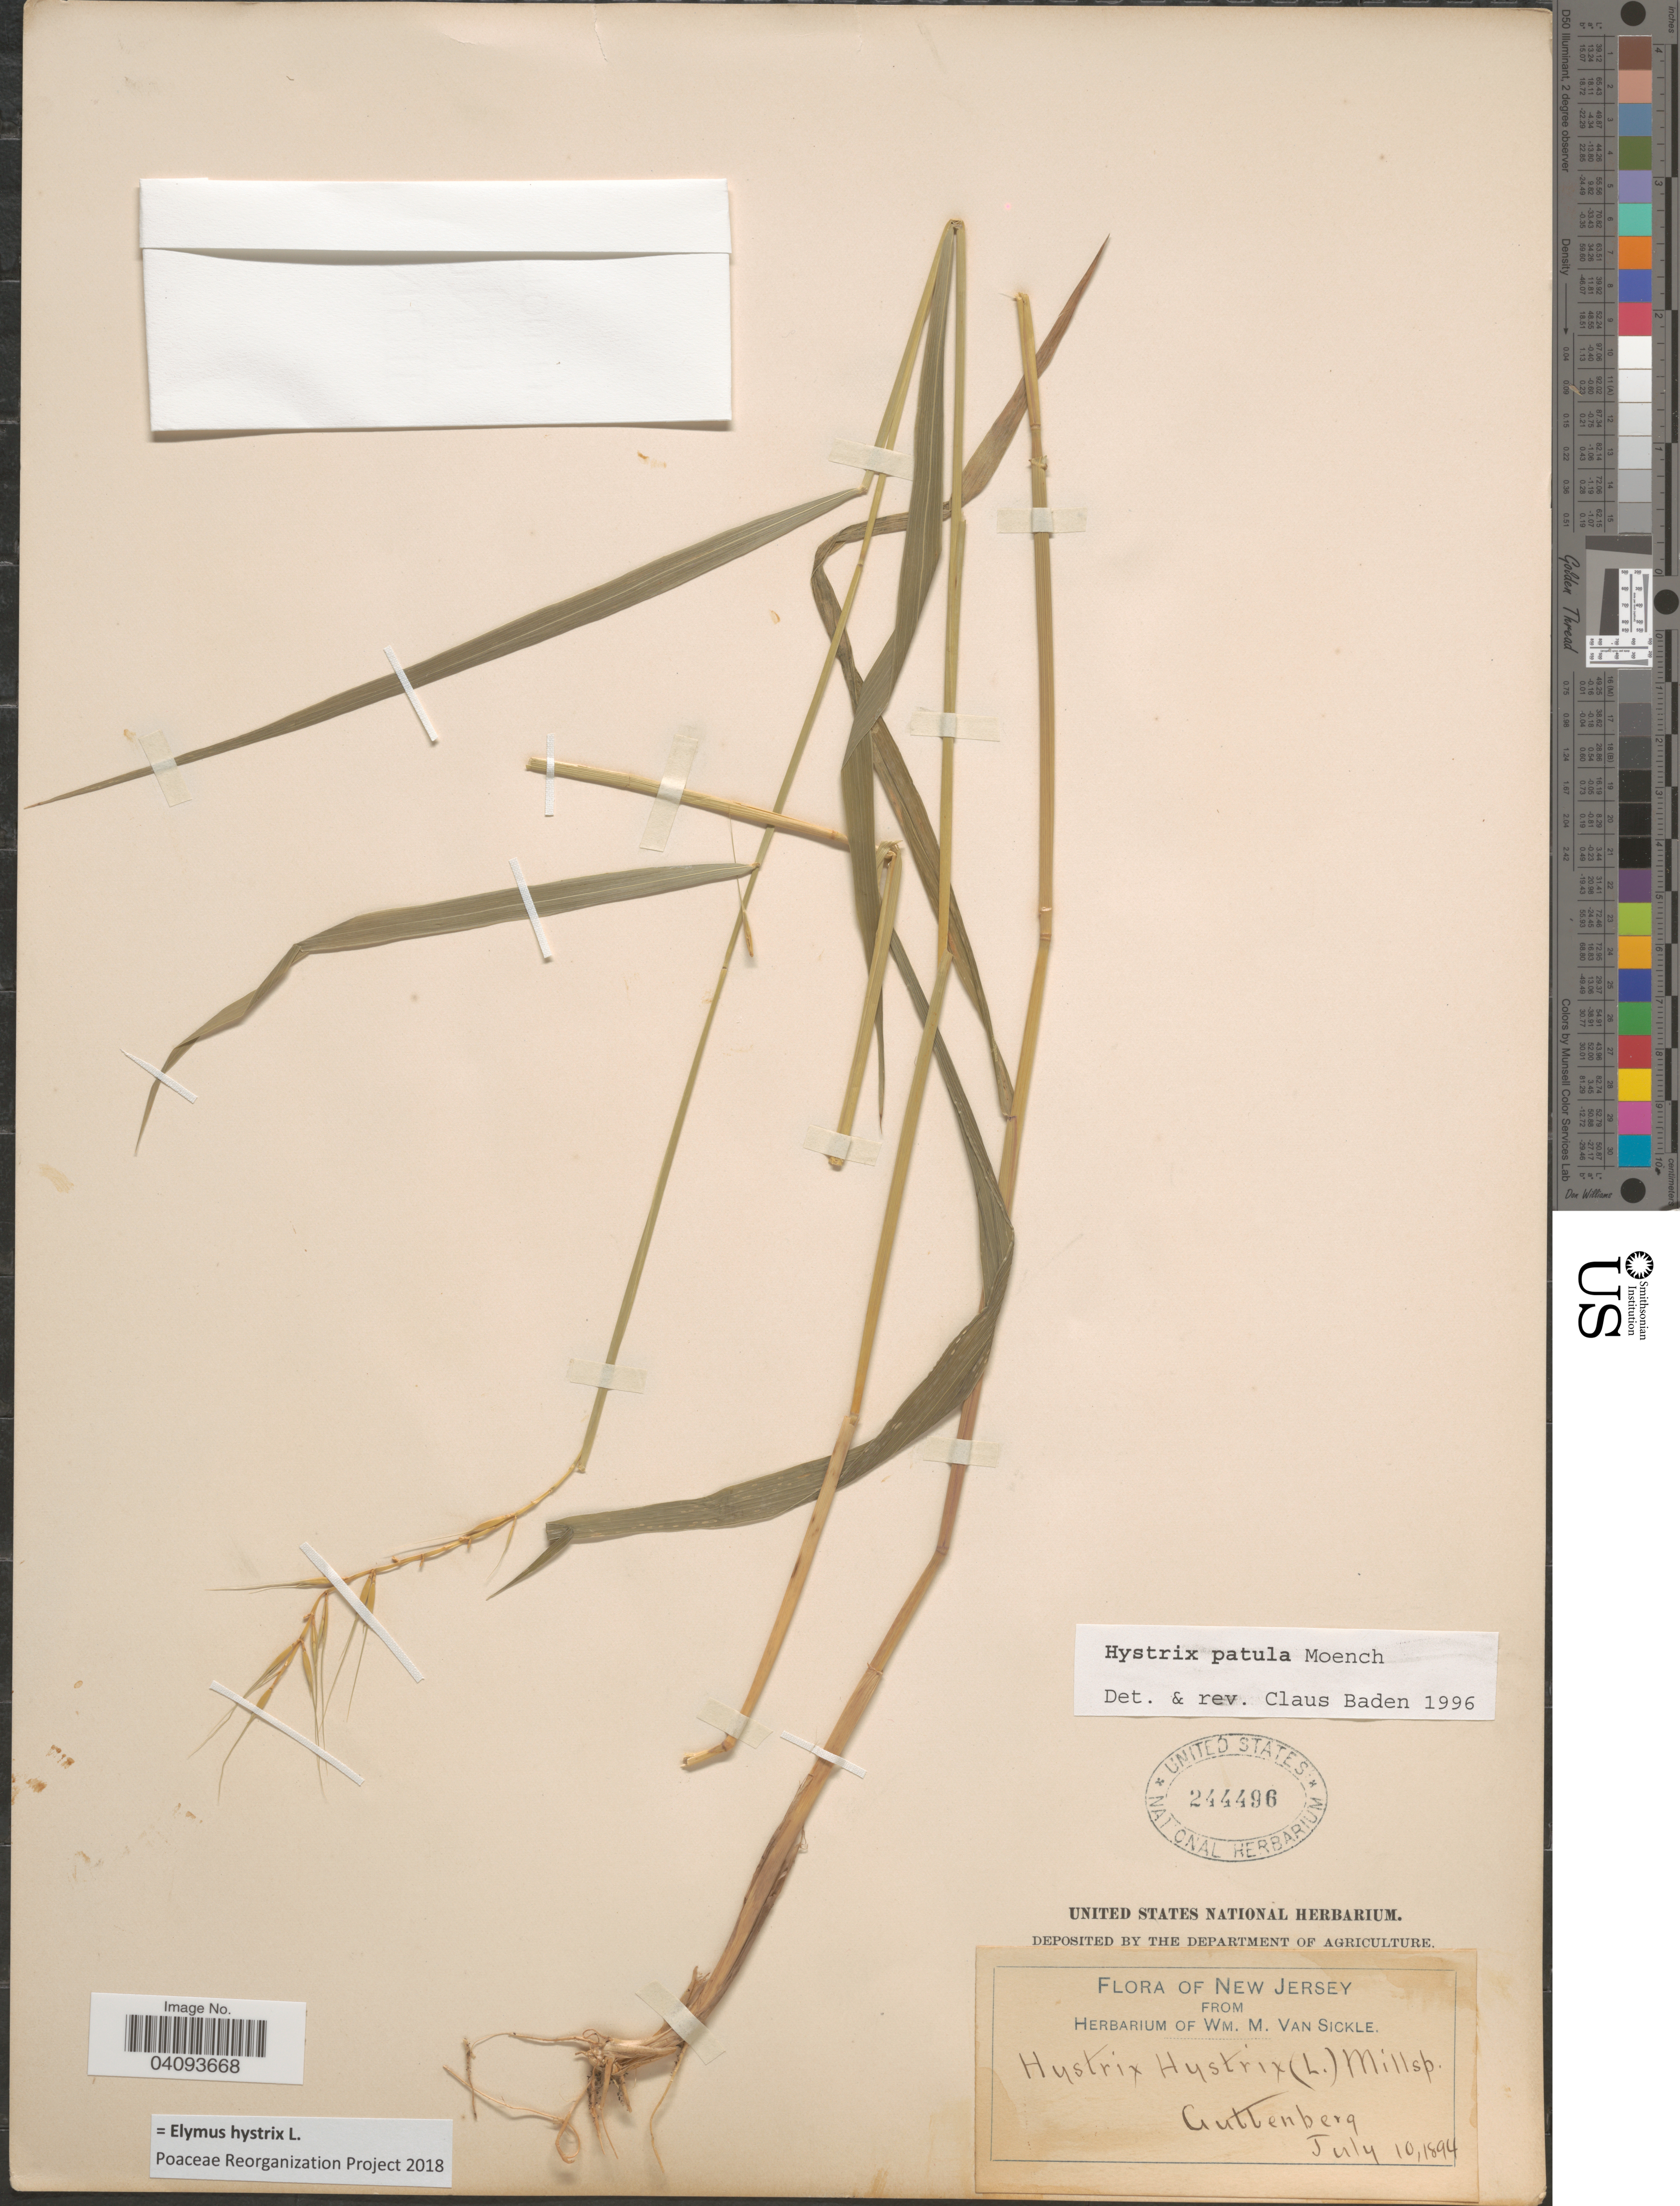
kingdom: Plantae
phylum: Tracheophyta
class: Liliopsida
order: Poales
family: Poaceae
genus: Elymus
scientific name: Elymus hystrix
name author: L.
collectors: ex herb. Wm. M. Van Sickle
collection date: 1894-07-10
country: United States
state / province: New Jersey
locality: Guttenberg.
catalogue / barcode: US 244496